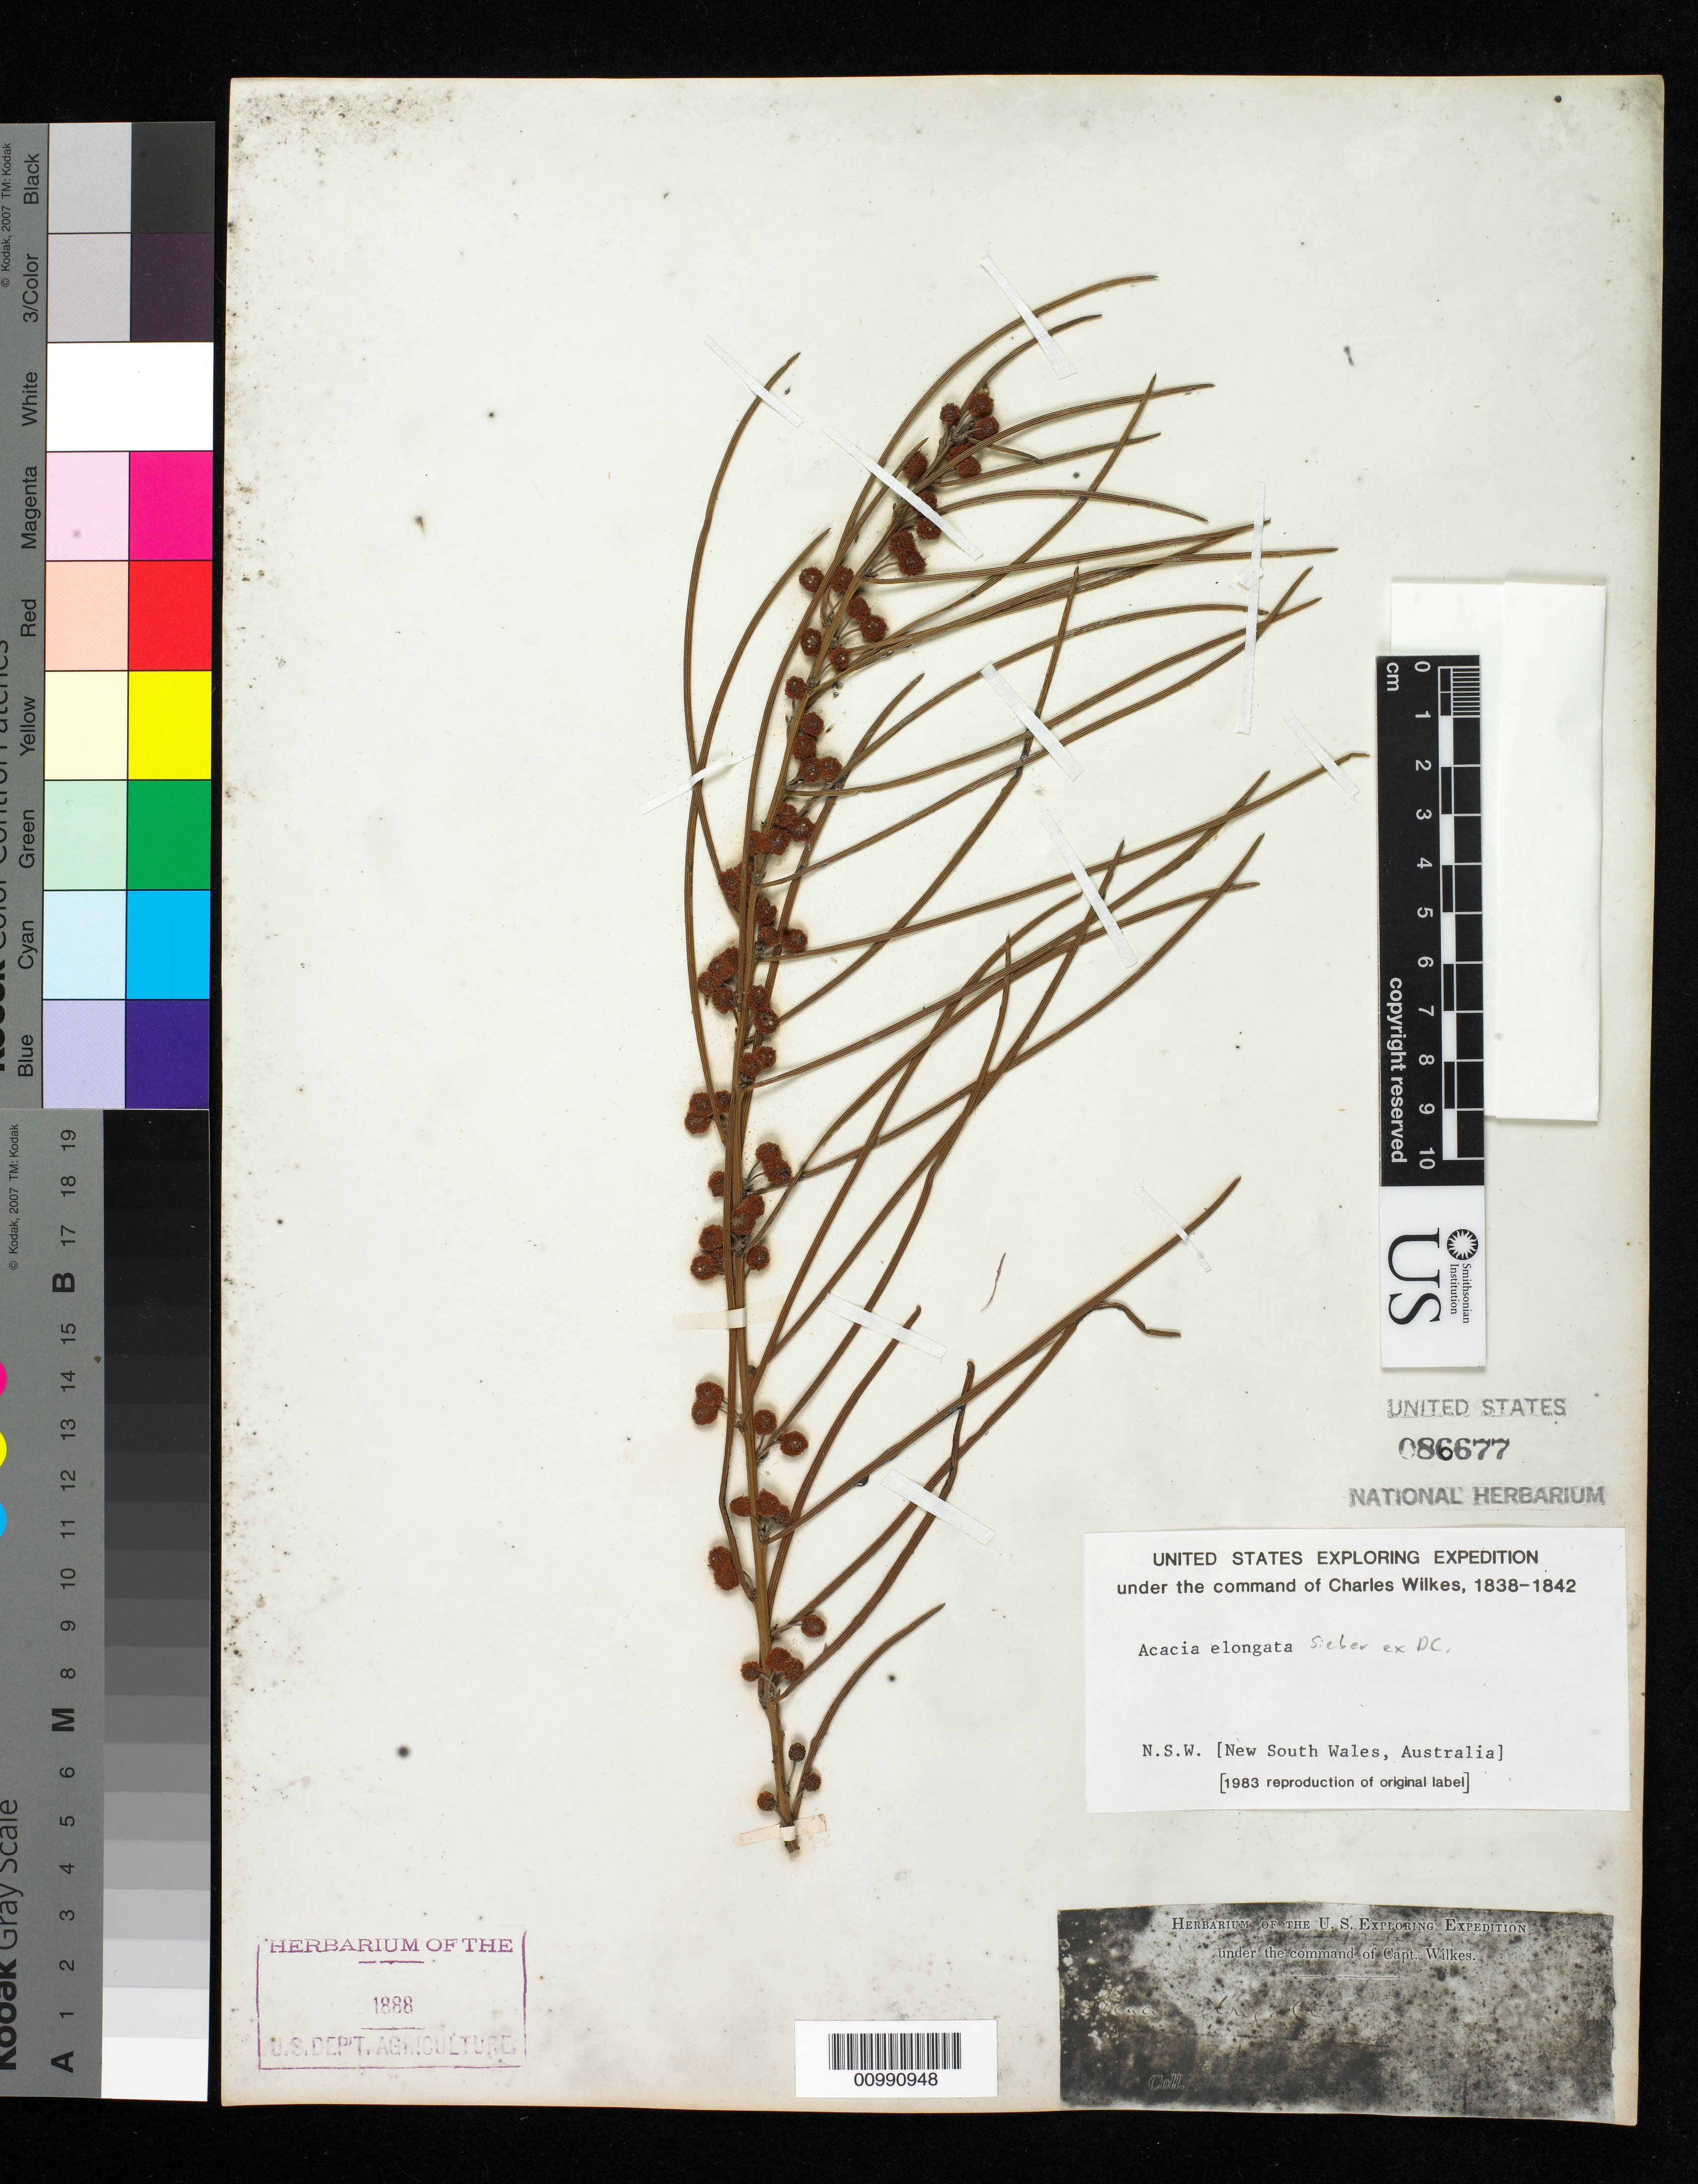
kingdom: Plantae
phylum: Tracheophyta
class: Magnoliopsida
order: Fabales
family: Fabaceae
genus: Acacia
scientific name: Acacia elongata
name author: DC.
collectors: Wilkes Explor. Exped.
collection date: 1838/1842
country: Australia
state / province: New South Wales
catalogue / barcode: US 68667